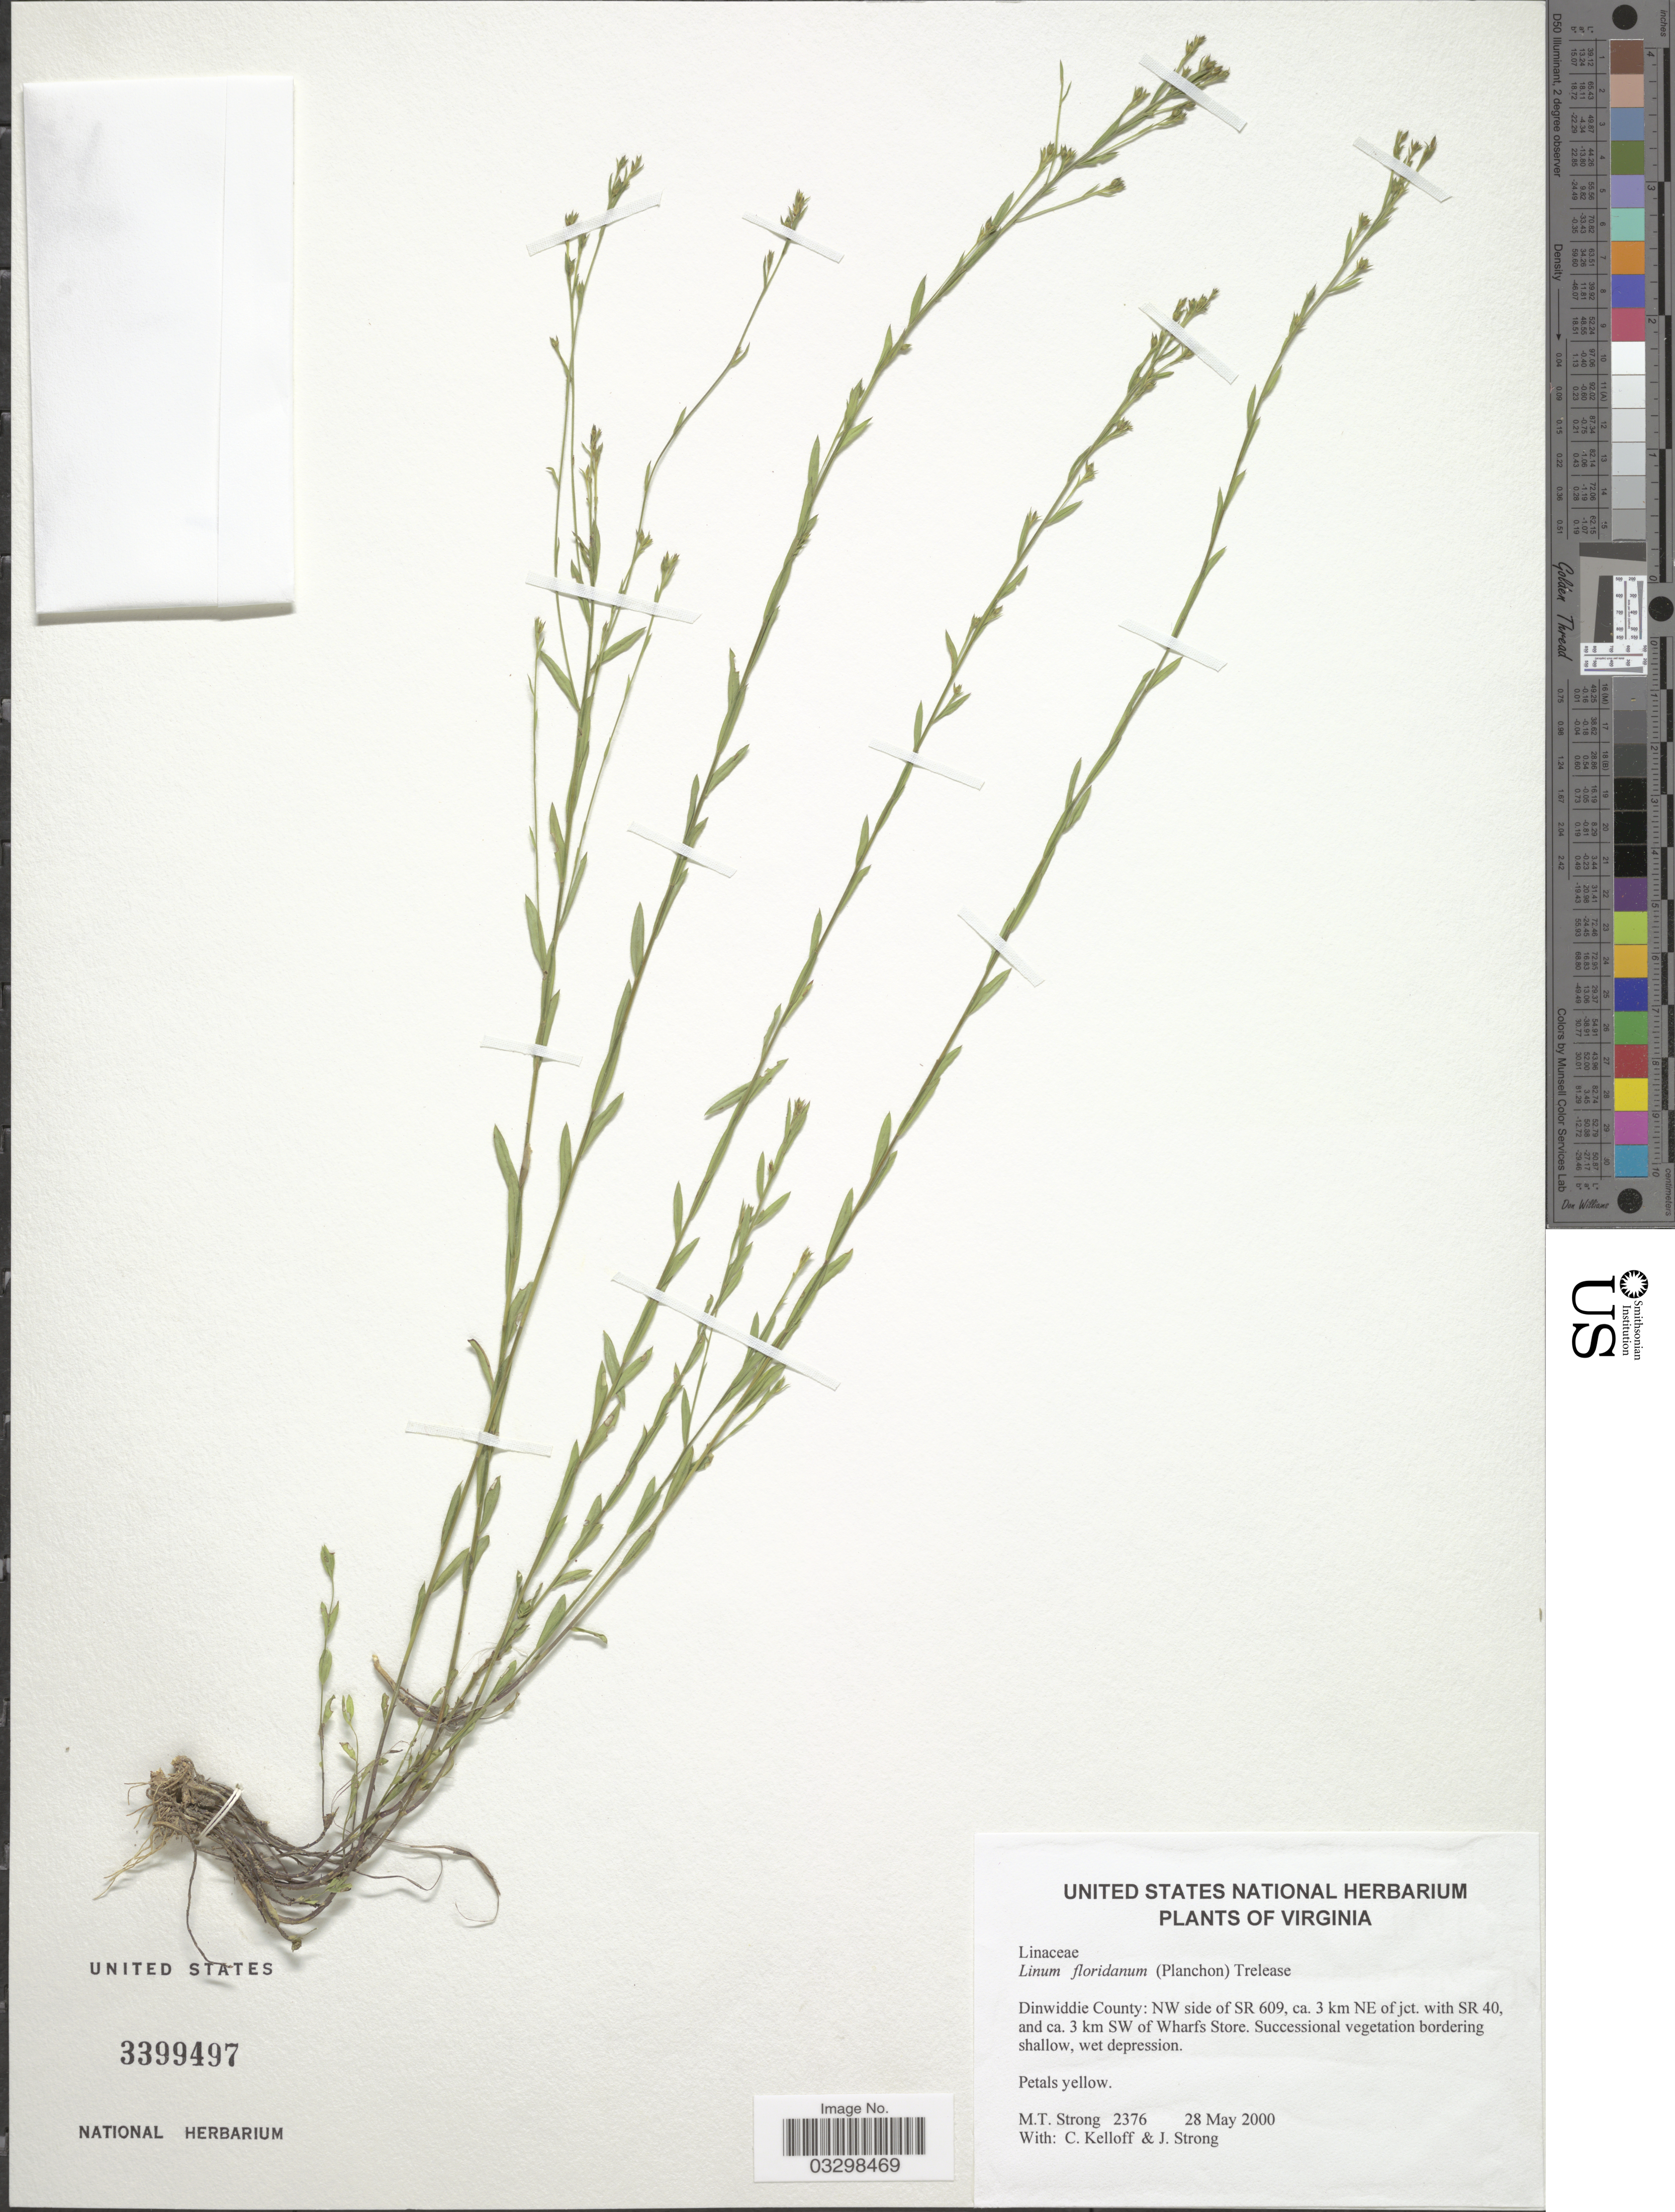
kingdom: Plantae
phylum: Tracheophyta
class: Magnoliopsida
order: Malpighiales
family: Linaceae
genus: Linum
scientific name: Linum floridanum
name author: (Planch.) Trel.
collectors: M. T. Strong, C. L. Kelloff & J. Strong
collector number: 2376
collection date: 2000-05-28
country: United States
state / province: Virginia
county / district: Dinwiddie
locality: Dinwiddie County: NW side of SR 609, ca. 3 km NE of jct. with SR 40, and ca. 3 km SW of Wharfs Store.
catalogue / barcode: US 3399497